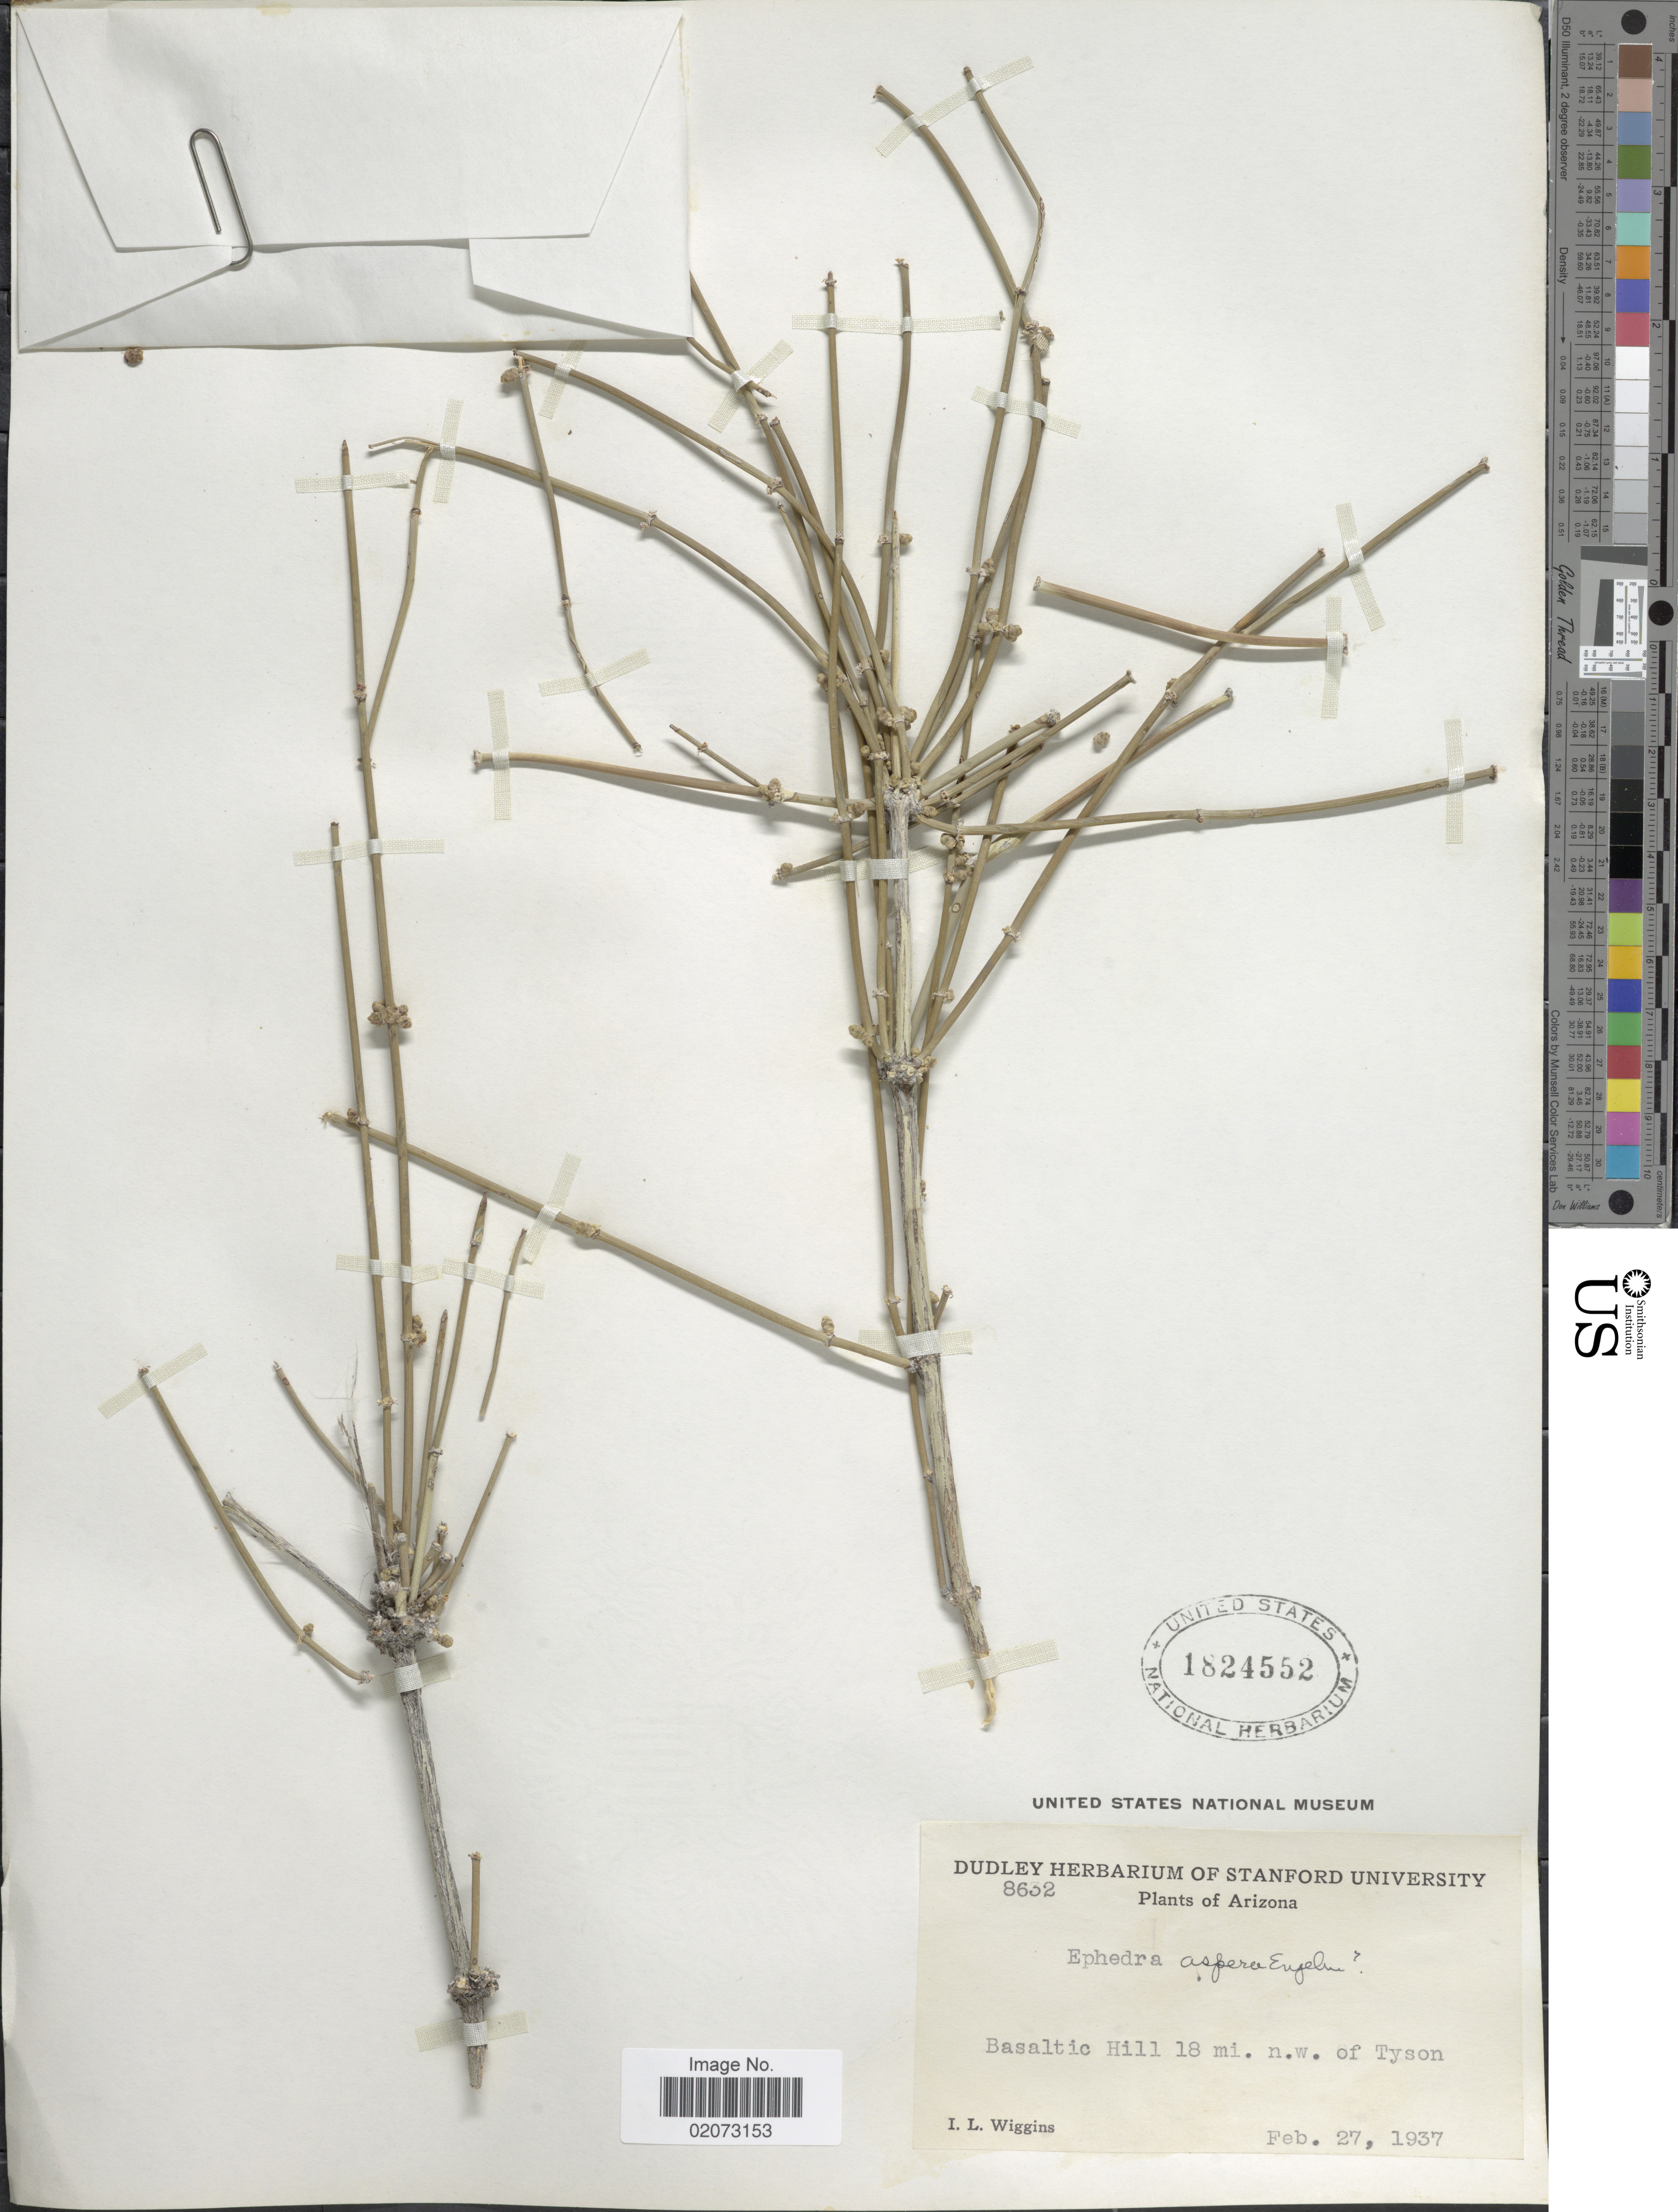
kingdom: Plantae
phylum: Tracheophyta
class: Gnetopsida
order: Ephedrales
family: Ephedraceae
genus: Ephedra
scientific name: Ephedra aspera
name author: Engelm. ex S. Watson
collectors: I. L. Wiggins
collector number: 8632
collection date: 1937-02-27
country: United States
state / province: Arizona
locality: Basaltic Hill 18 mi. n.w. of Tyson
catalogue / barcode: US 1824552